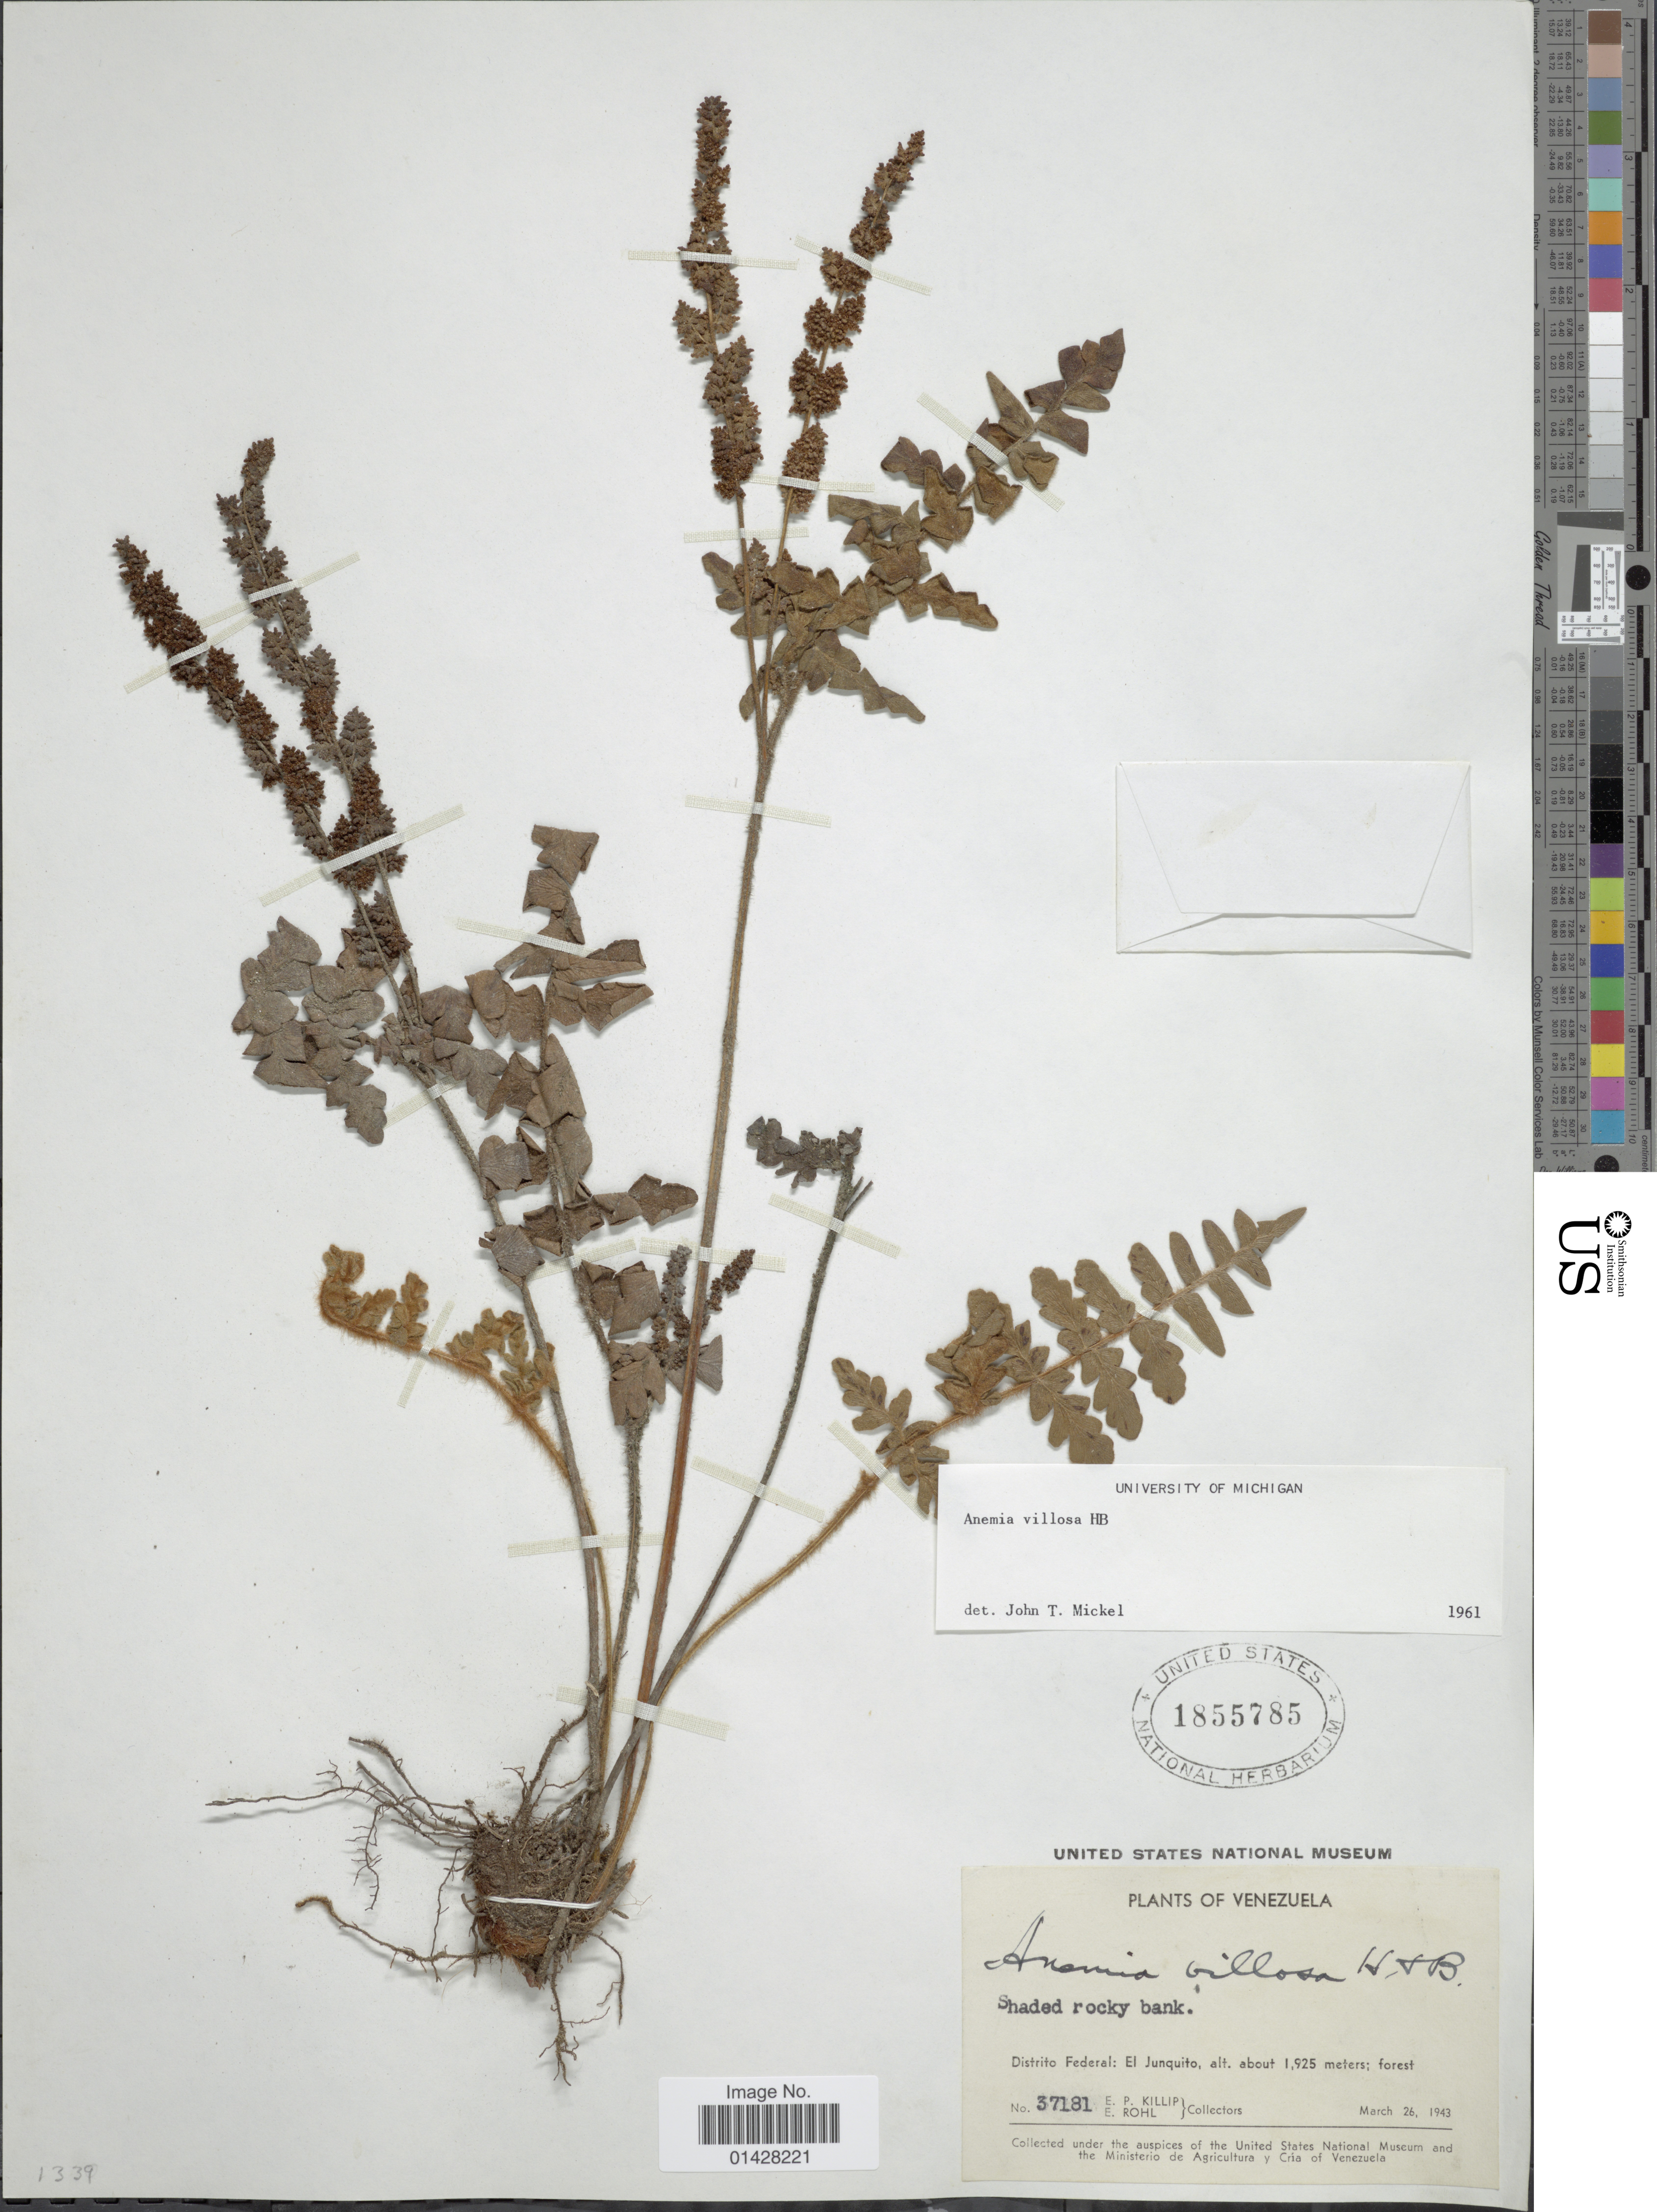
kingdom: Plantae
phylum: Tracheophyta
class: Polypodiopsida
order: Schizaeales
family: Anemiaceae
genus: Anemia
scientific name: Anemia villosa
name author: Humb. & Bonpl. ex Willd.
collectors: E. P. Killip & E. Röhl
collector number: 37181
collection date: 1943-03-26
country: Venezuela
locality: Shaded rocky bank. Distrito Federal: El Junquito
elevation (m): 1925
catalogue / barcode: US 1855785